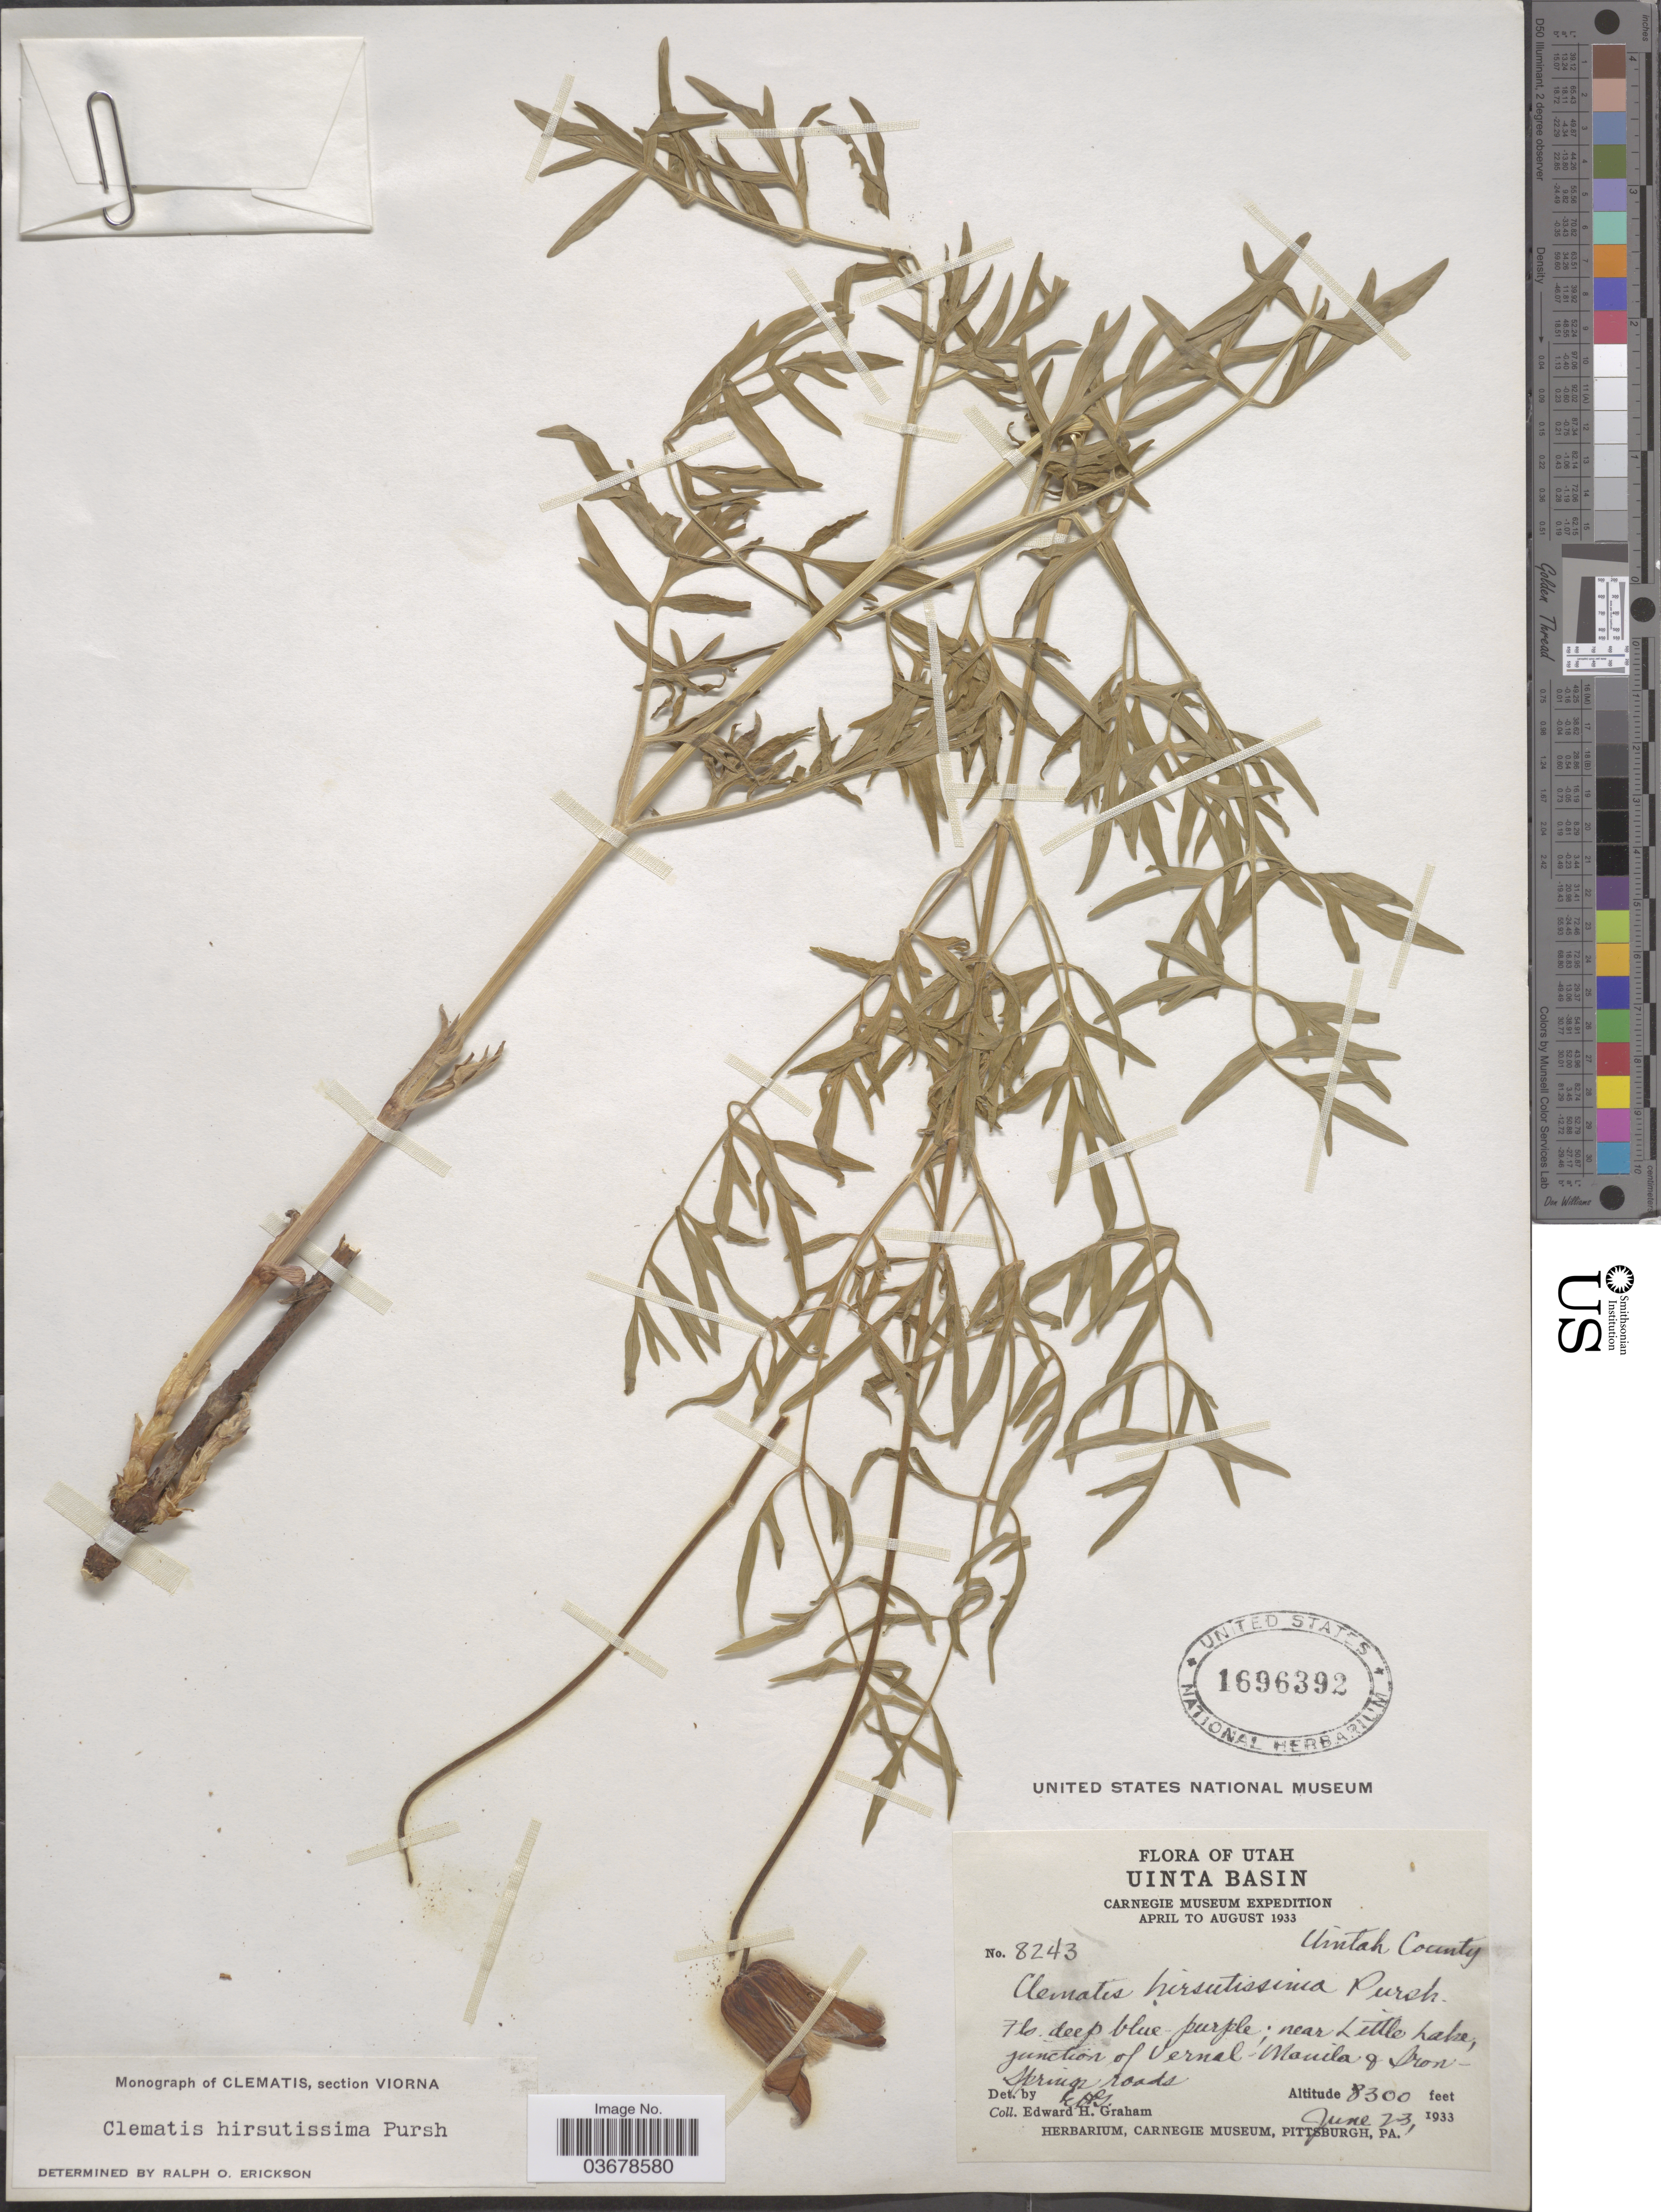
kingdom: Plantae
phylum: Tracheophyta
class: Magnoliopsida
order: Ranunculales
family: Ranunculaceae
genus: Clematis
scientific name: Clematis viorna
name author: L.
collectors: E. H. Graham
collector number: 8243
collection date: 1933-06-23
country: United States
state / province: Utah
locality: Uinta Basin. Uintah County. Near Little Lake, junction of Vernal-Manila & Iron Springs roads.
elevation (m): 2530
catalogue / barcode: US 1696392